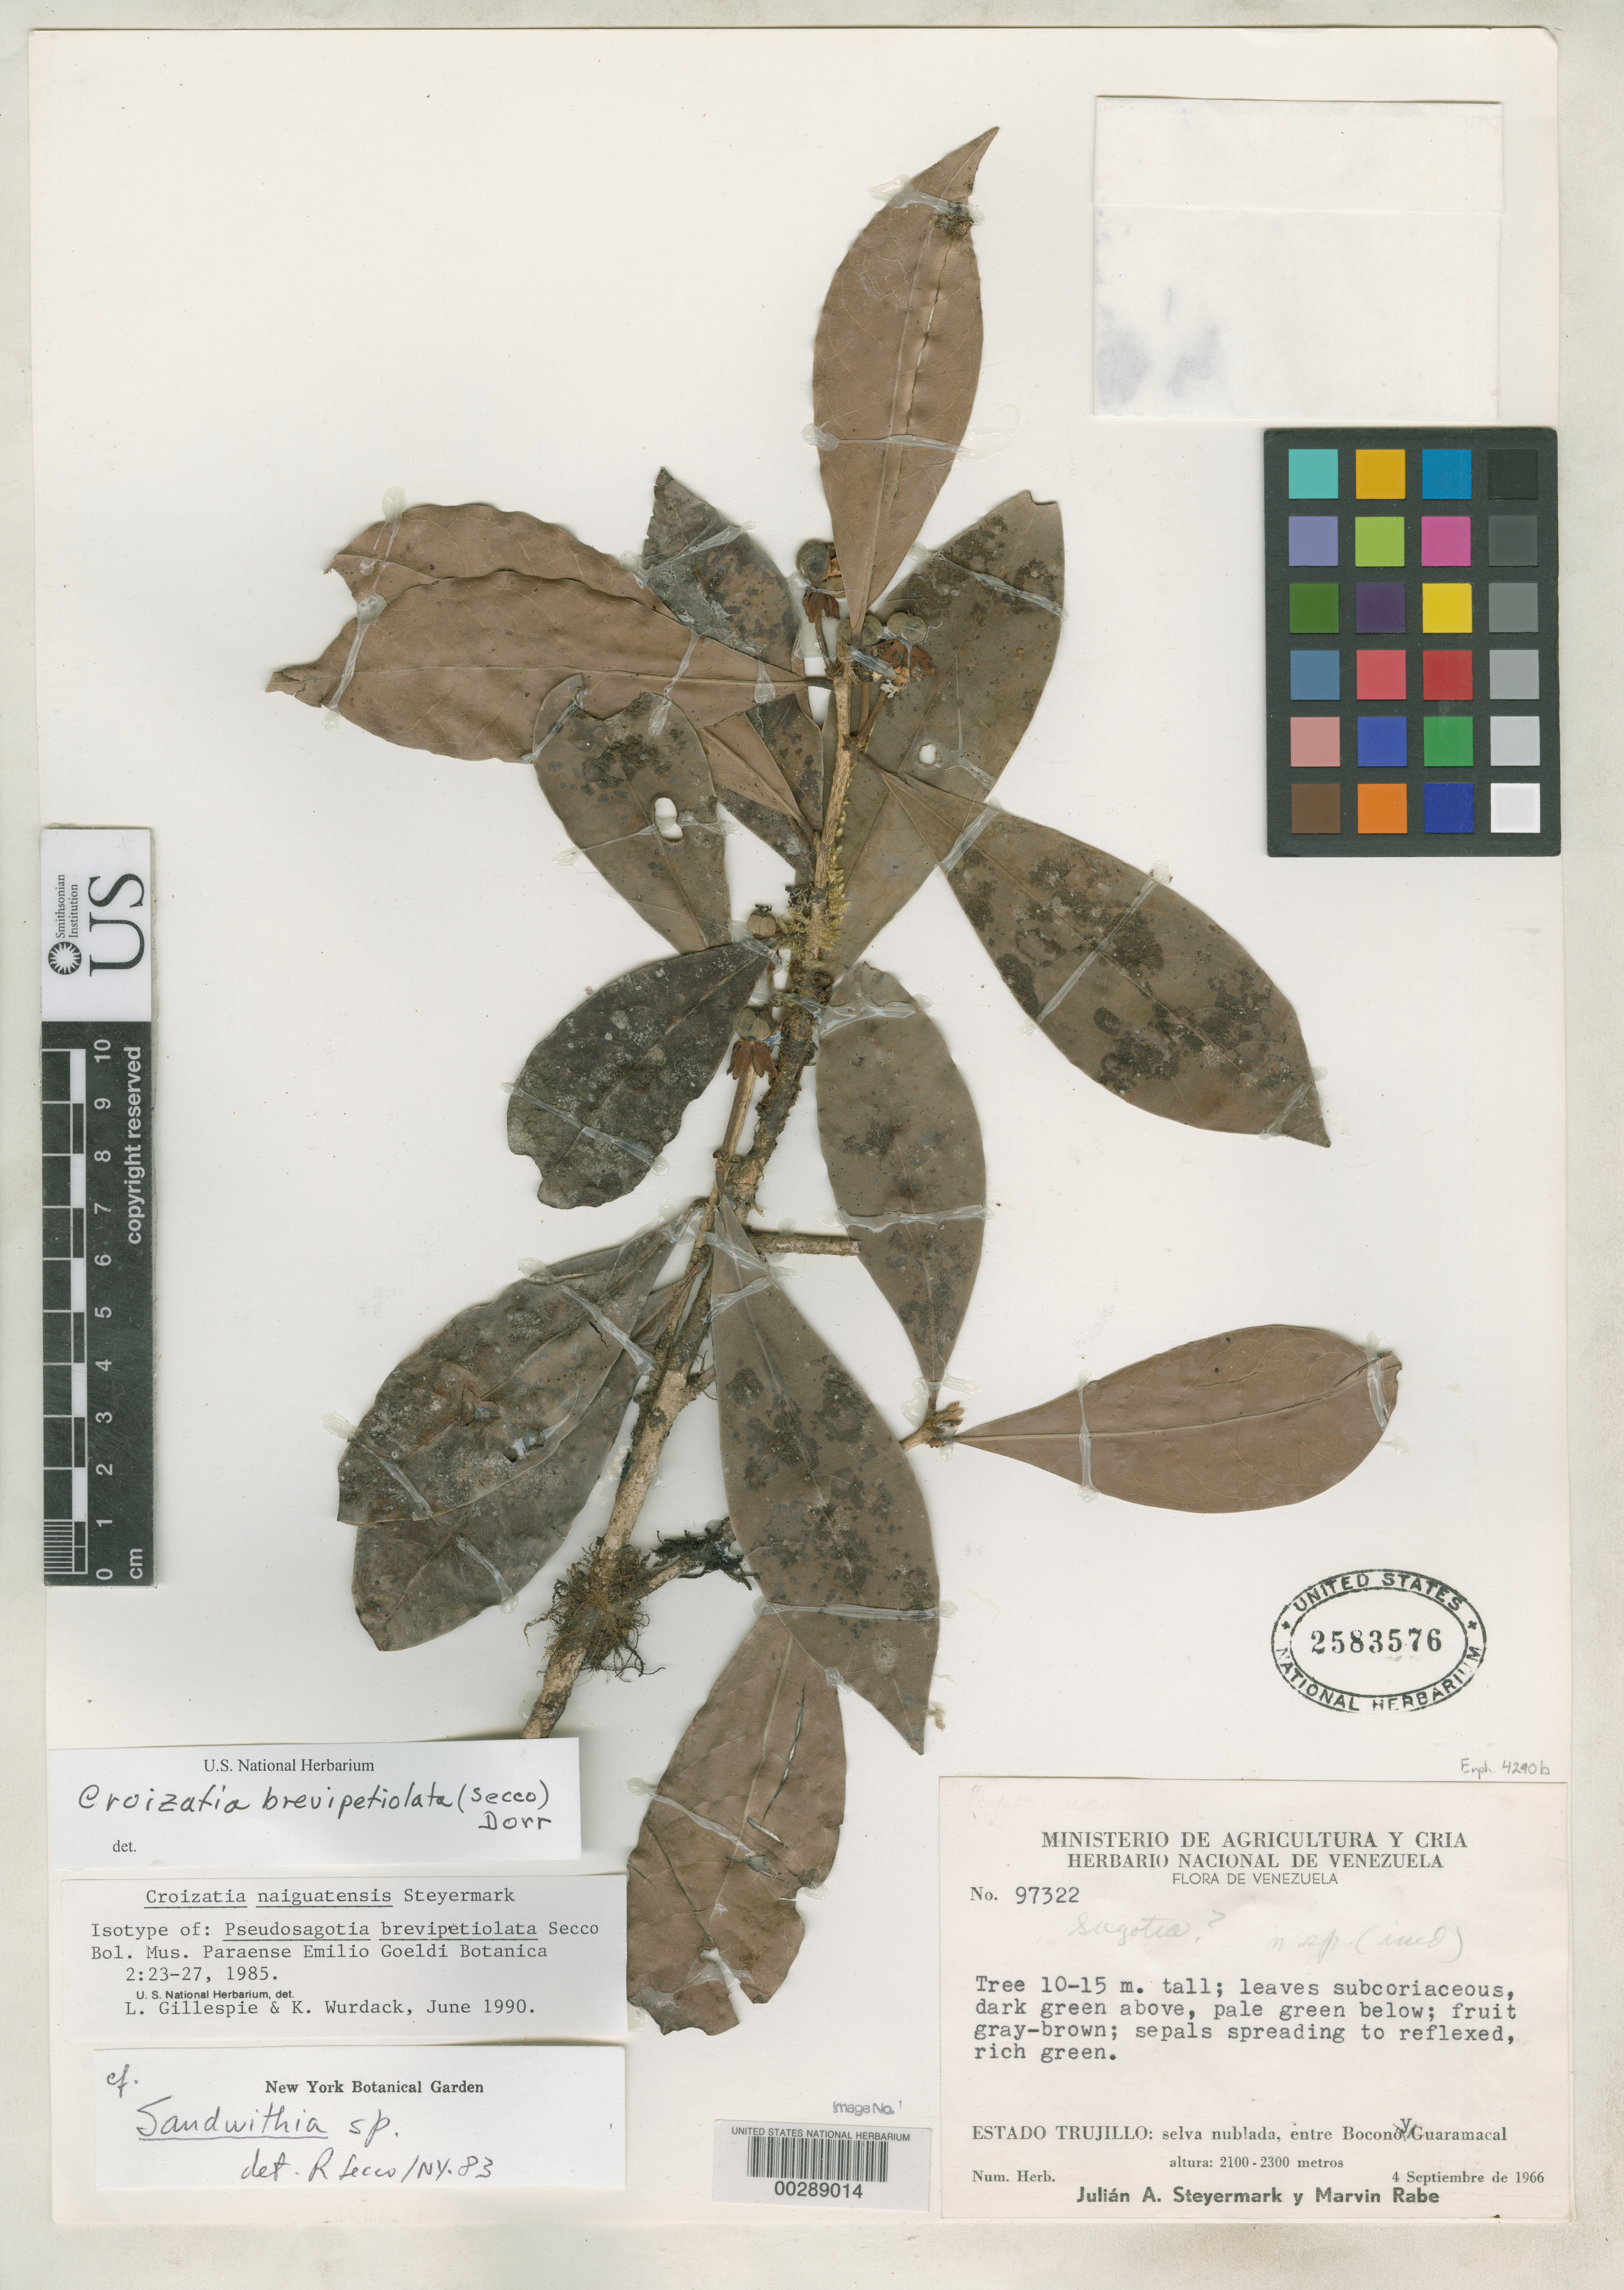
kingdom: Plantae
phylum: Tracheophyta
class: Magnoliopsida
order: Malpighiales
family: Phyllanthaceae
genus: Pseudosagotia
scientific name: Pseudosagotia brevipetiolata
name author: Secco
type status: Isotype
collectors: J. Steyermark & M. Rabe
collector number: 97322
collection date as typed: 04 Sep 1966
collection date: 1966-09-04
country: Venezuela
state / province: Trujillo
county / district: Boconó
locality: Between Boconó and Guaramacal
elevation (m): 2100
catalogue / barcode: US 2583576